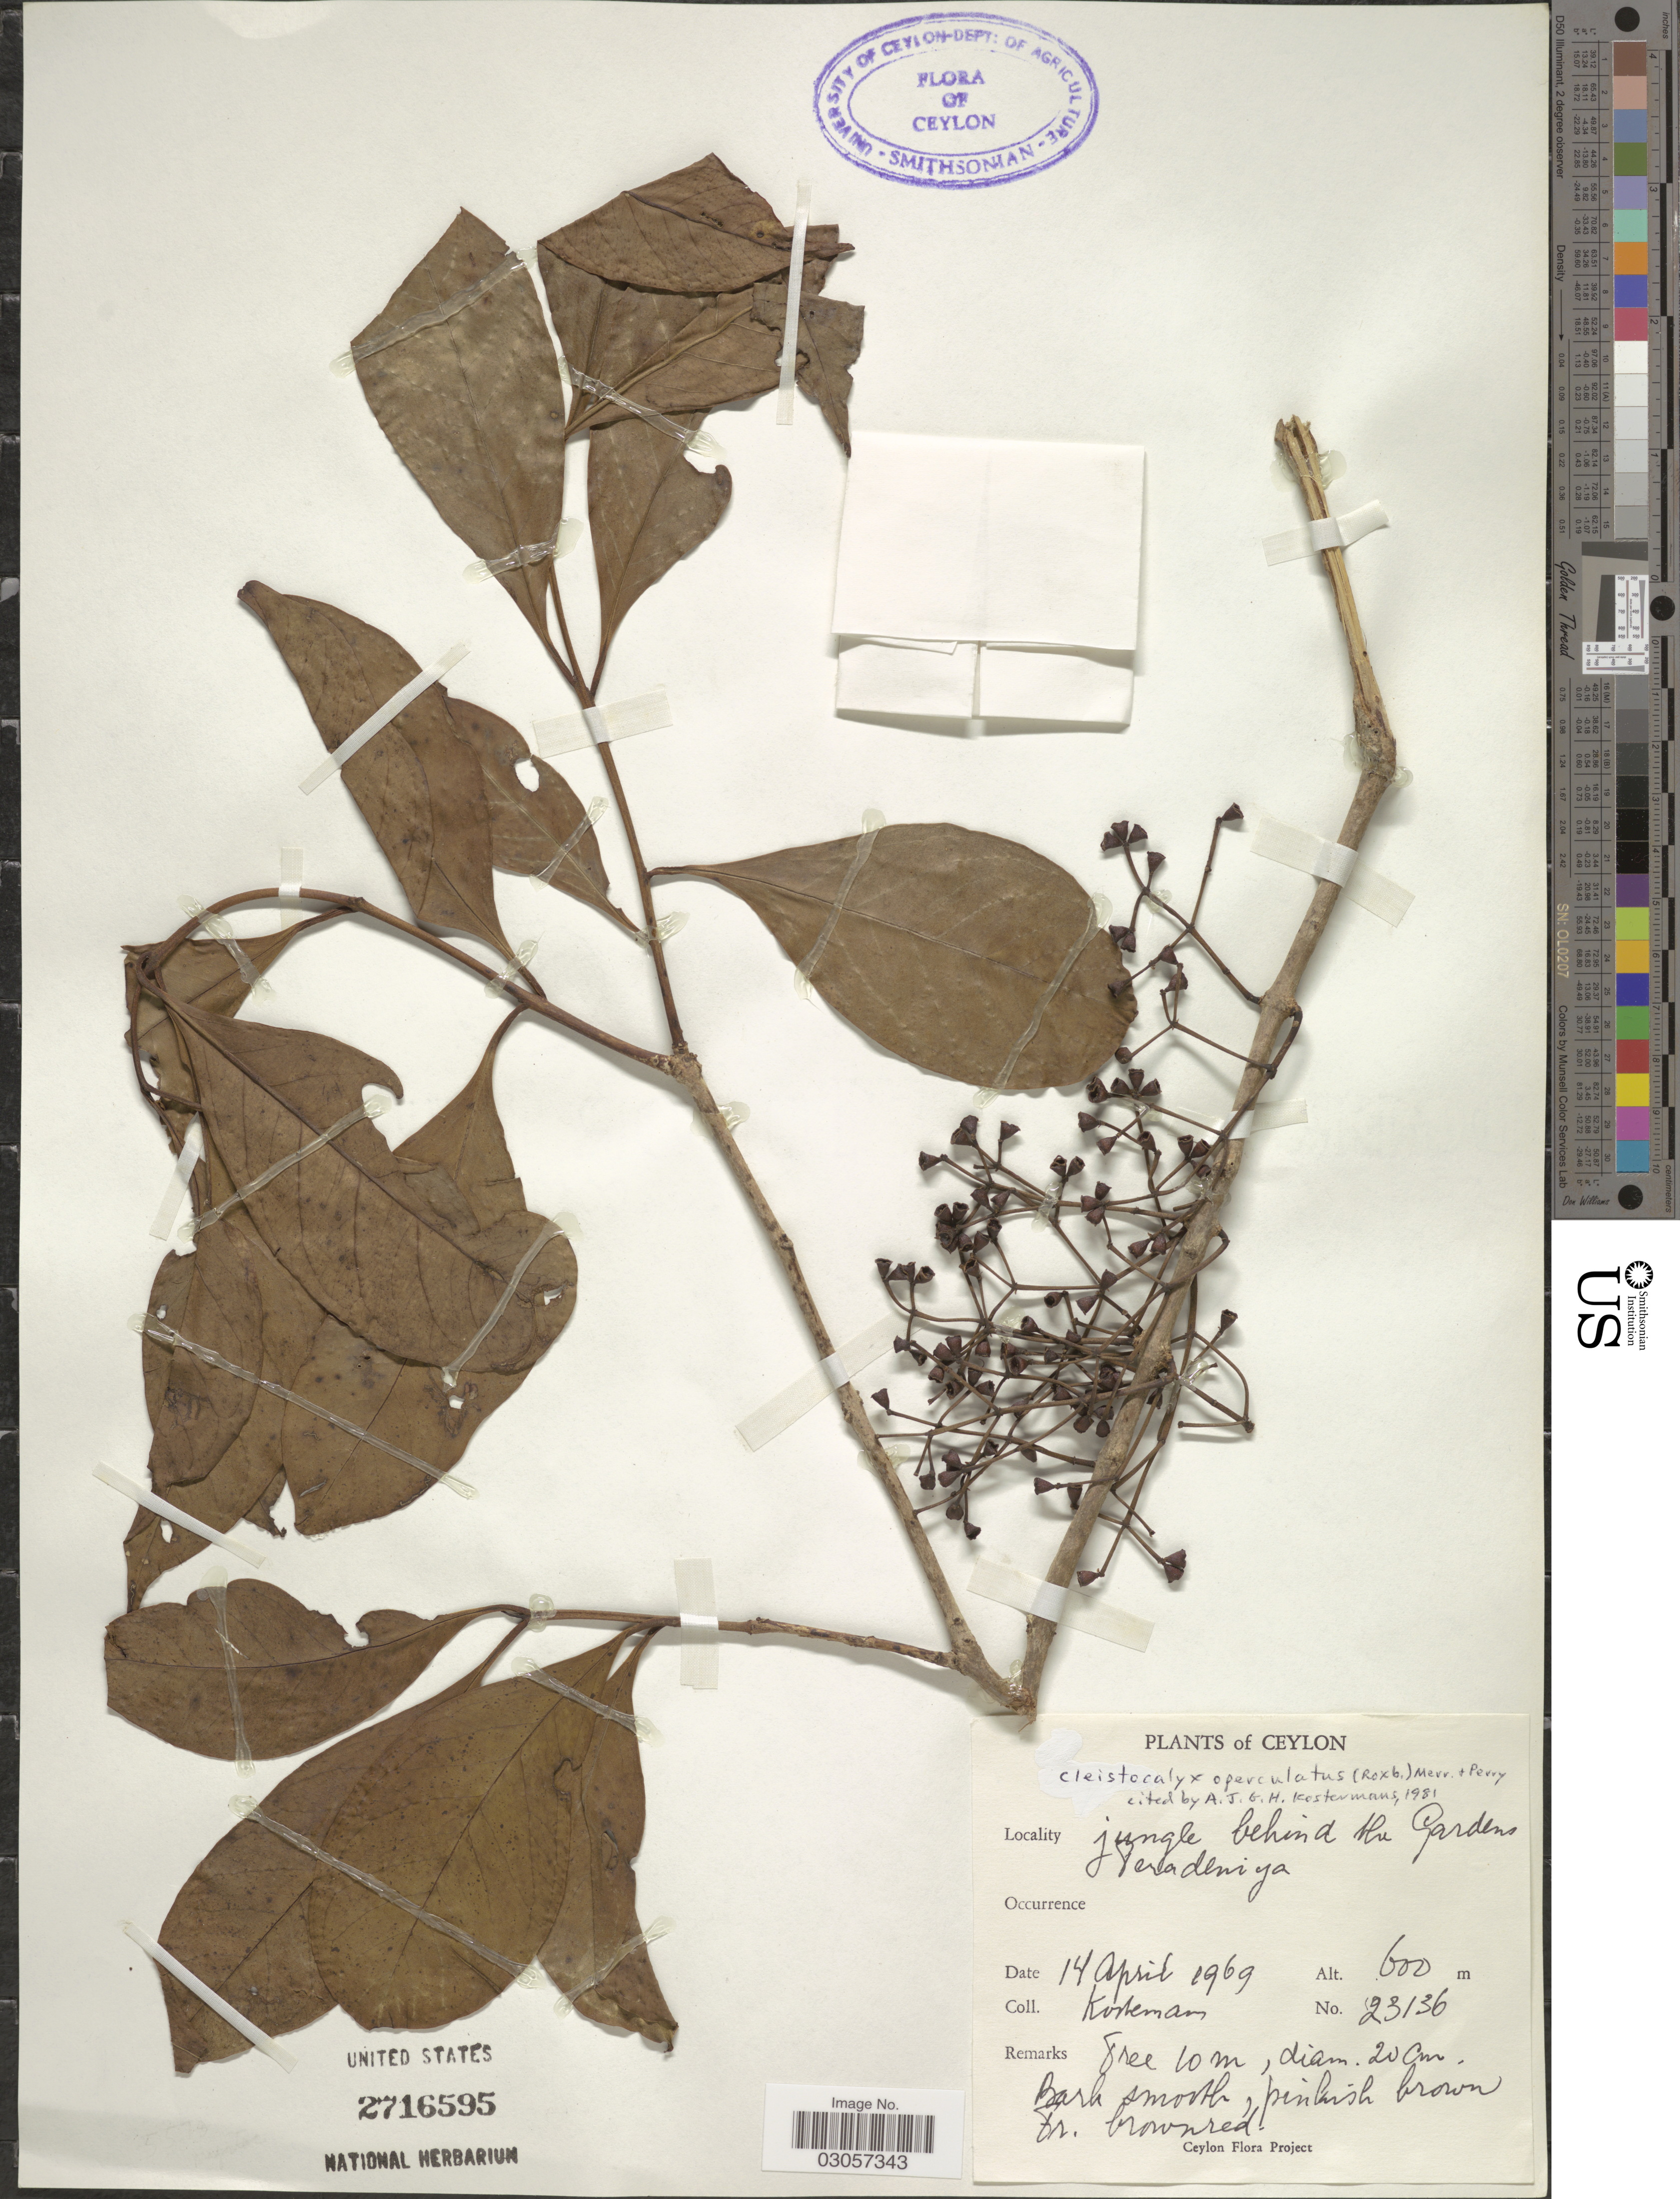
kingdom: Plantae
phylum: Tracheophyta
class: Magnoliopsida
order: Myrtales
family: Myrtaceae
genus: Syzygium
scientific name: Syzygium nervosum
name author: DC.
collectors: Kostermans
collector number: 23136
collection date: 1969-04-14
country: Sri Lanka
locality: Ceylon, jungle behind the Garden Peradeniya.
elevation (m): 600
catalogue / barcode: US 2716595